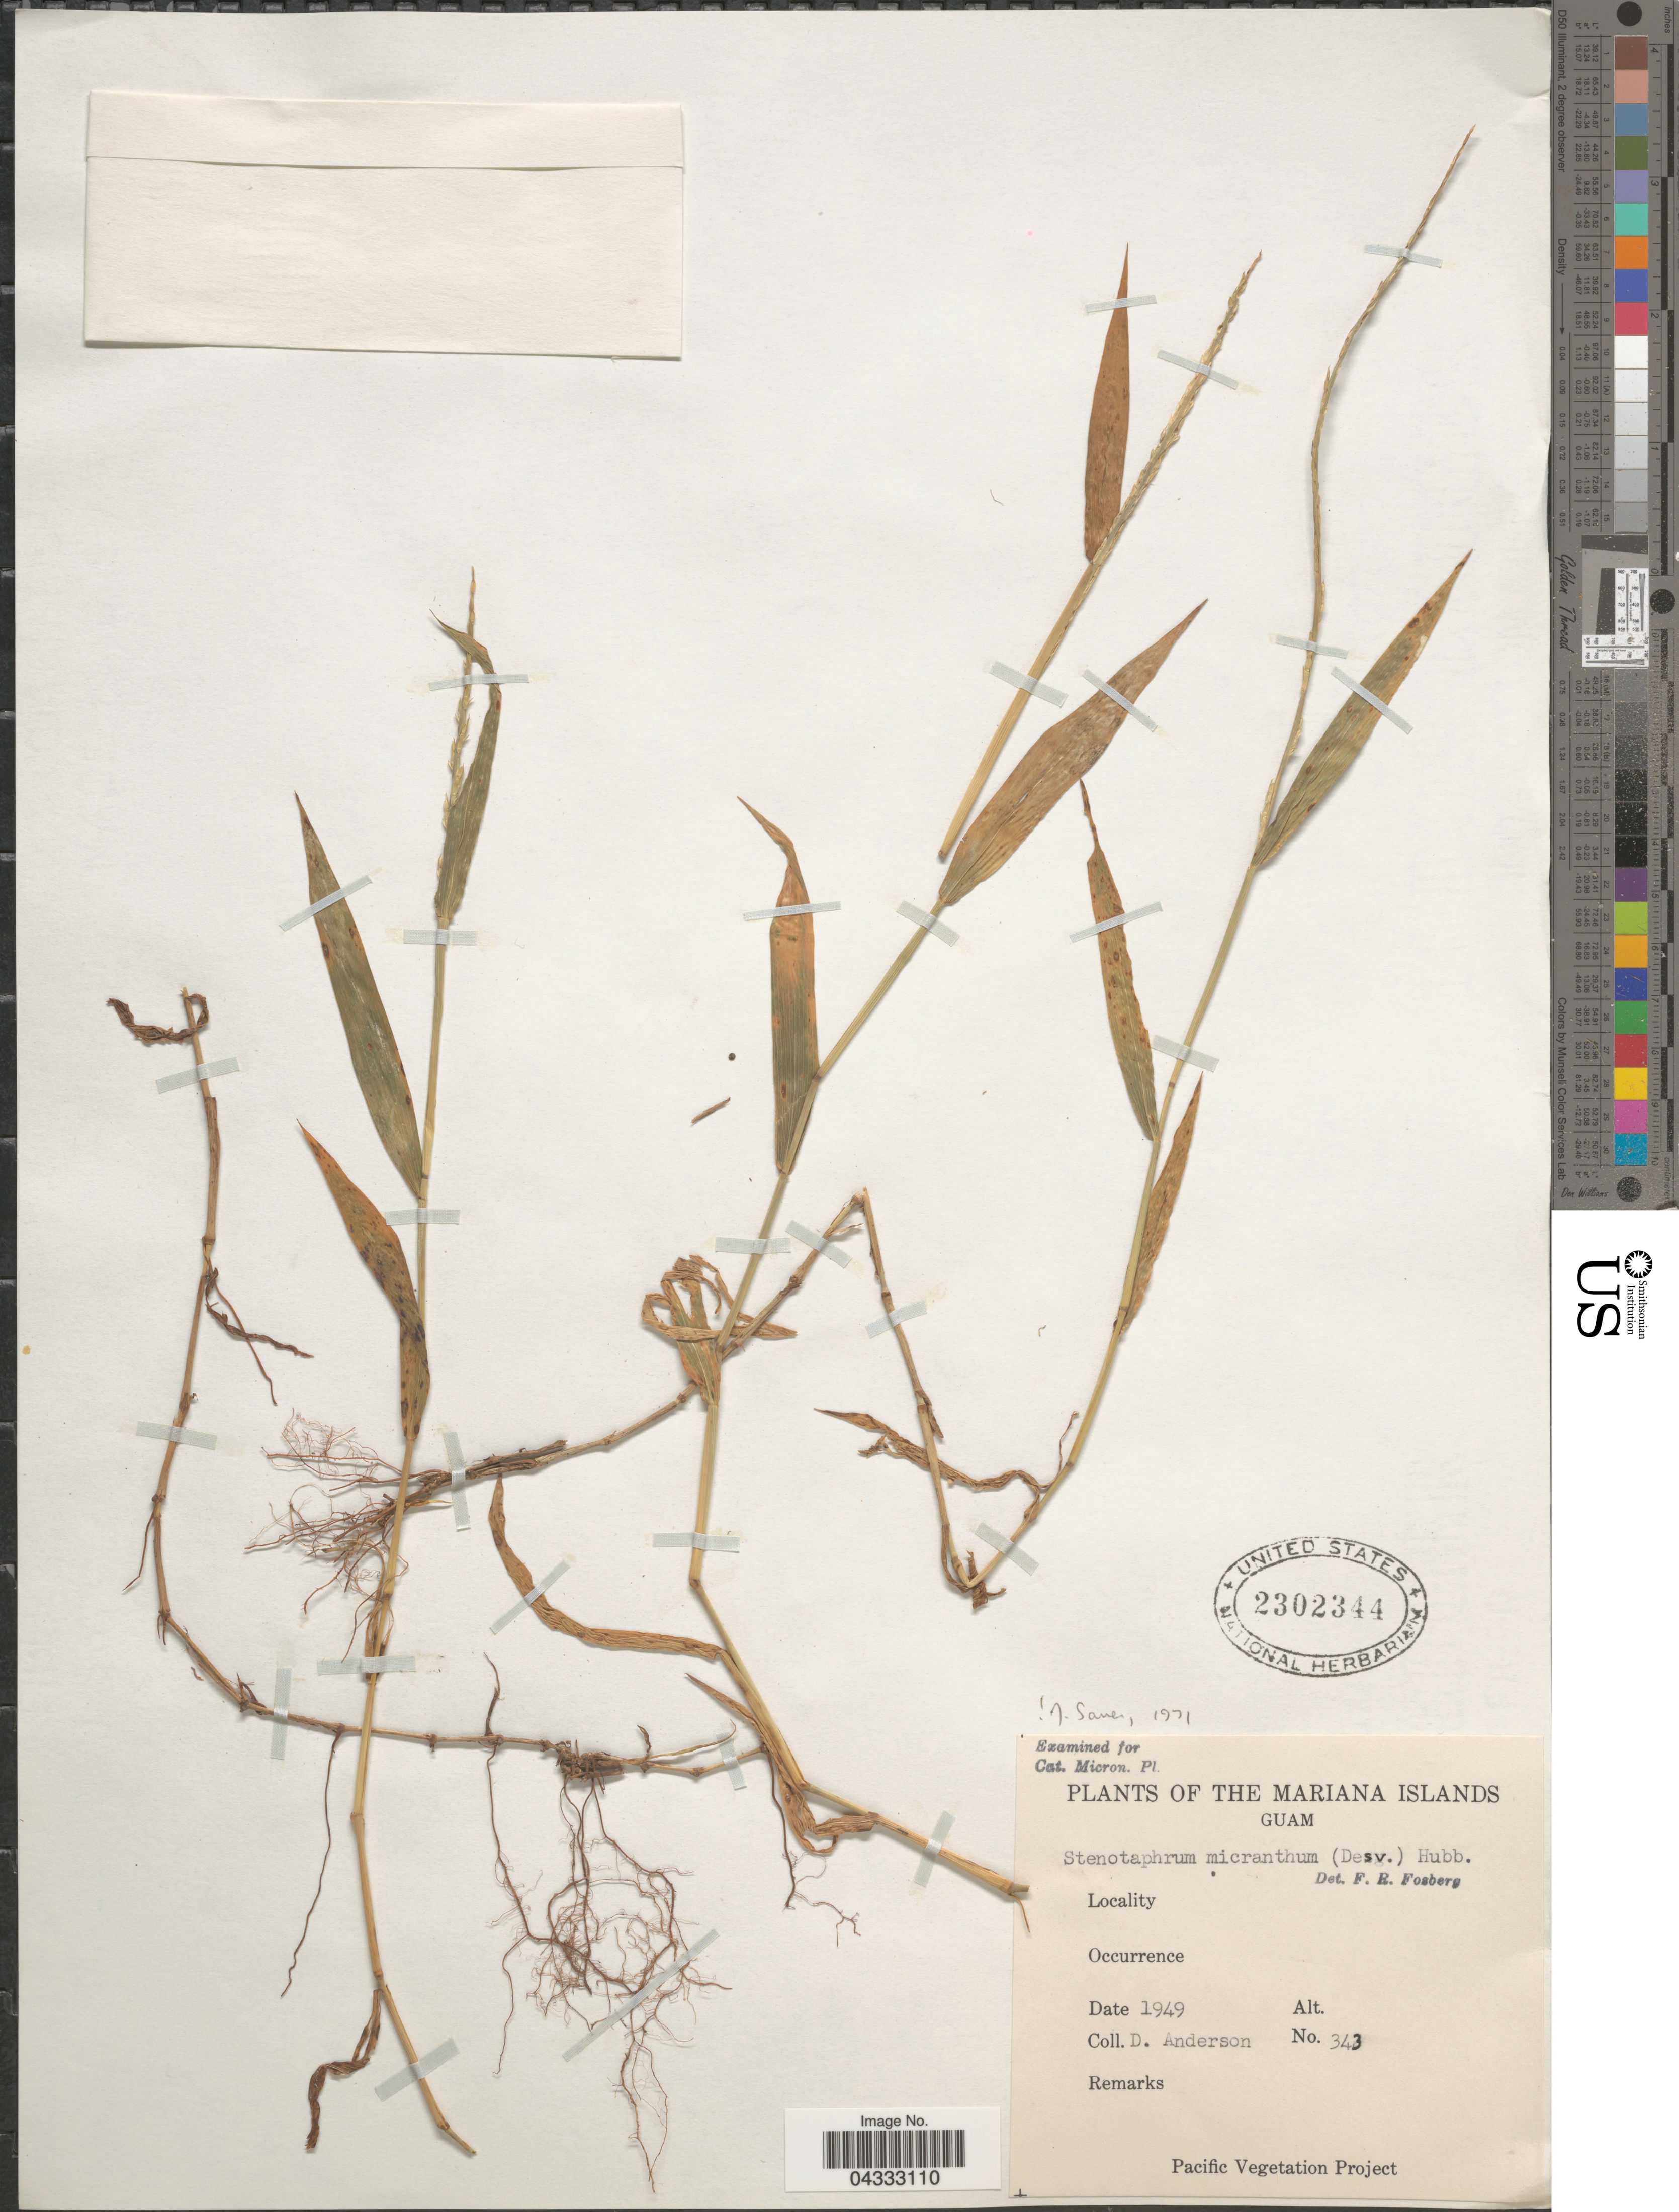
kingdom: Plantae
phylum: Tracheophyta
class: Liliopsida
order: Poales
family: Poaceae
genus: Stenotaphrum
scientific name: Stenotaphrum micranthum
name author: (Desv.) C.E. Hubb.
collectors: D. Anderson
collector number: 343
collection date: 1949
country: Guam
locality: The Mariana Islands.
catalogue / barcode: US 2302344